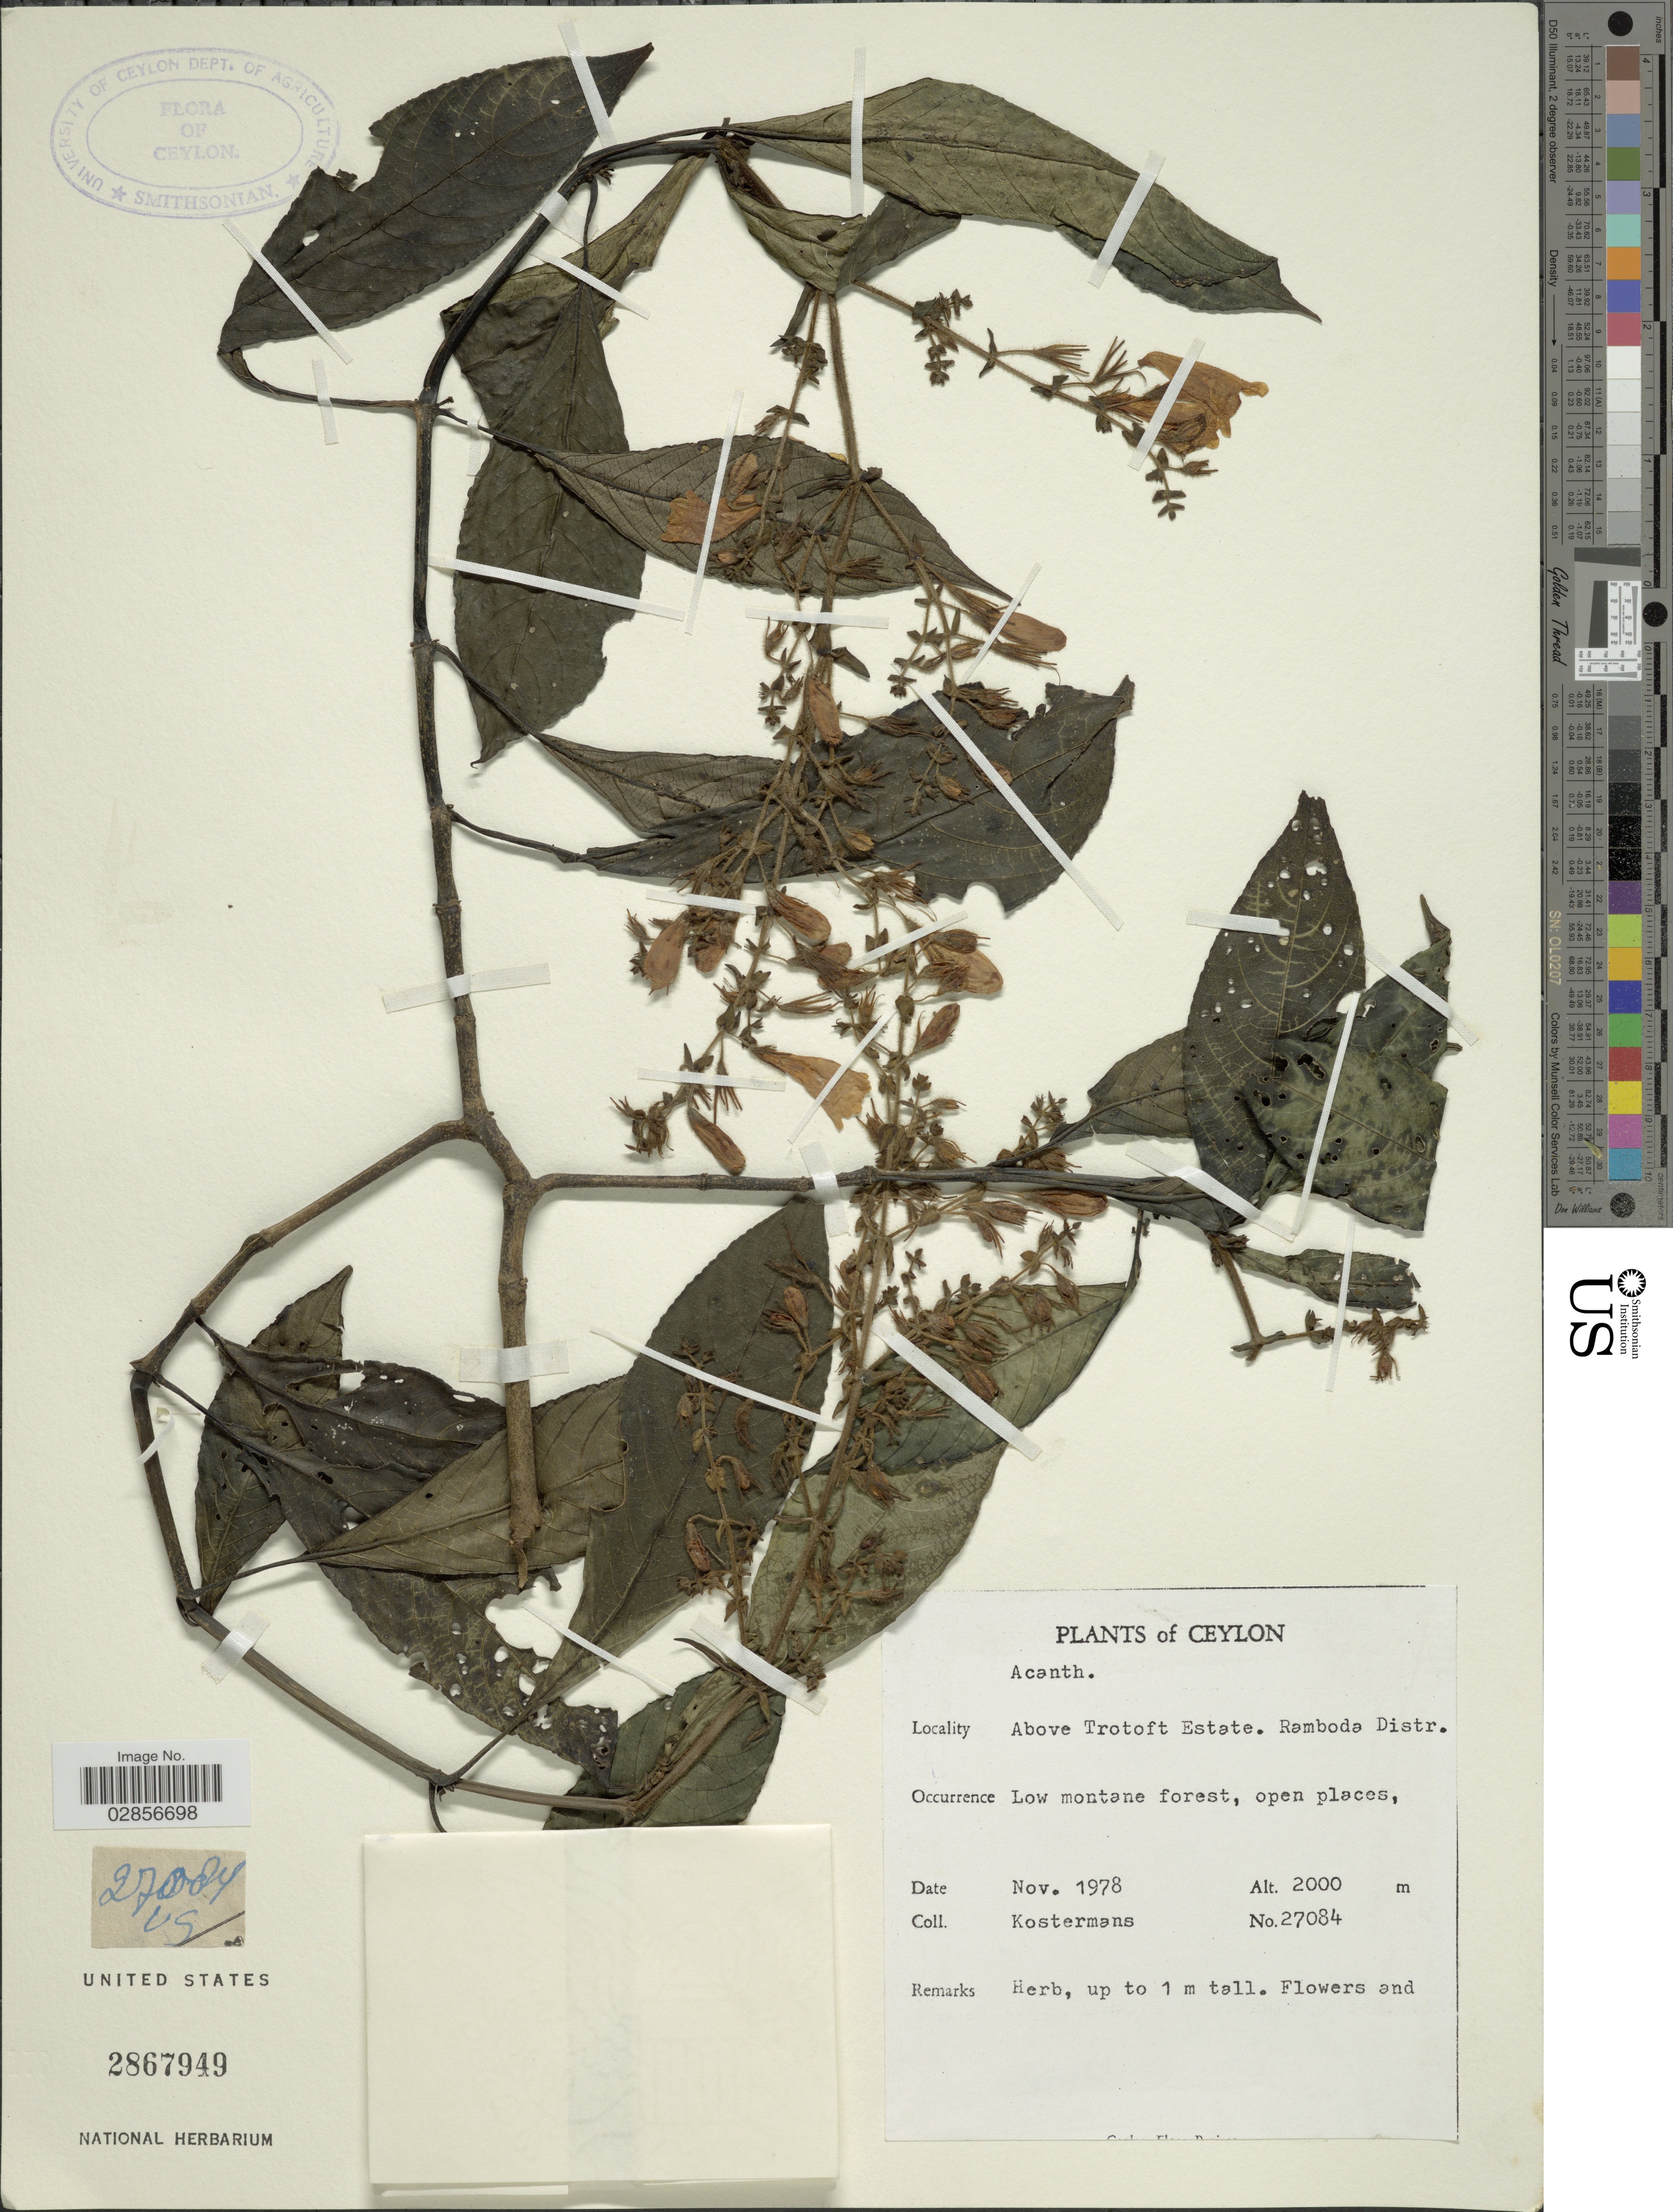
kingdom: Plantae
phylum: Tracheophyta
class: Magnoliopsida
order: Lamiales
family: Acanthaceae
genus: Strobilanthes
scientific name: Strobilanthes sp.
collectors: Kostermans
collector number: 27084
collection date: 1978-11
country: Sri Lanka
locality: Ceylon, Above Trotoft Estate. Ramboda Distr.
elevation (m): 2000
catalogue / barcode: US 2867949